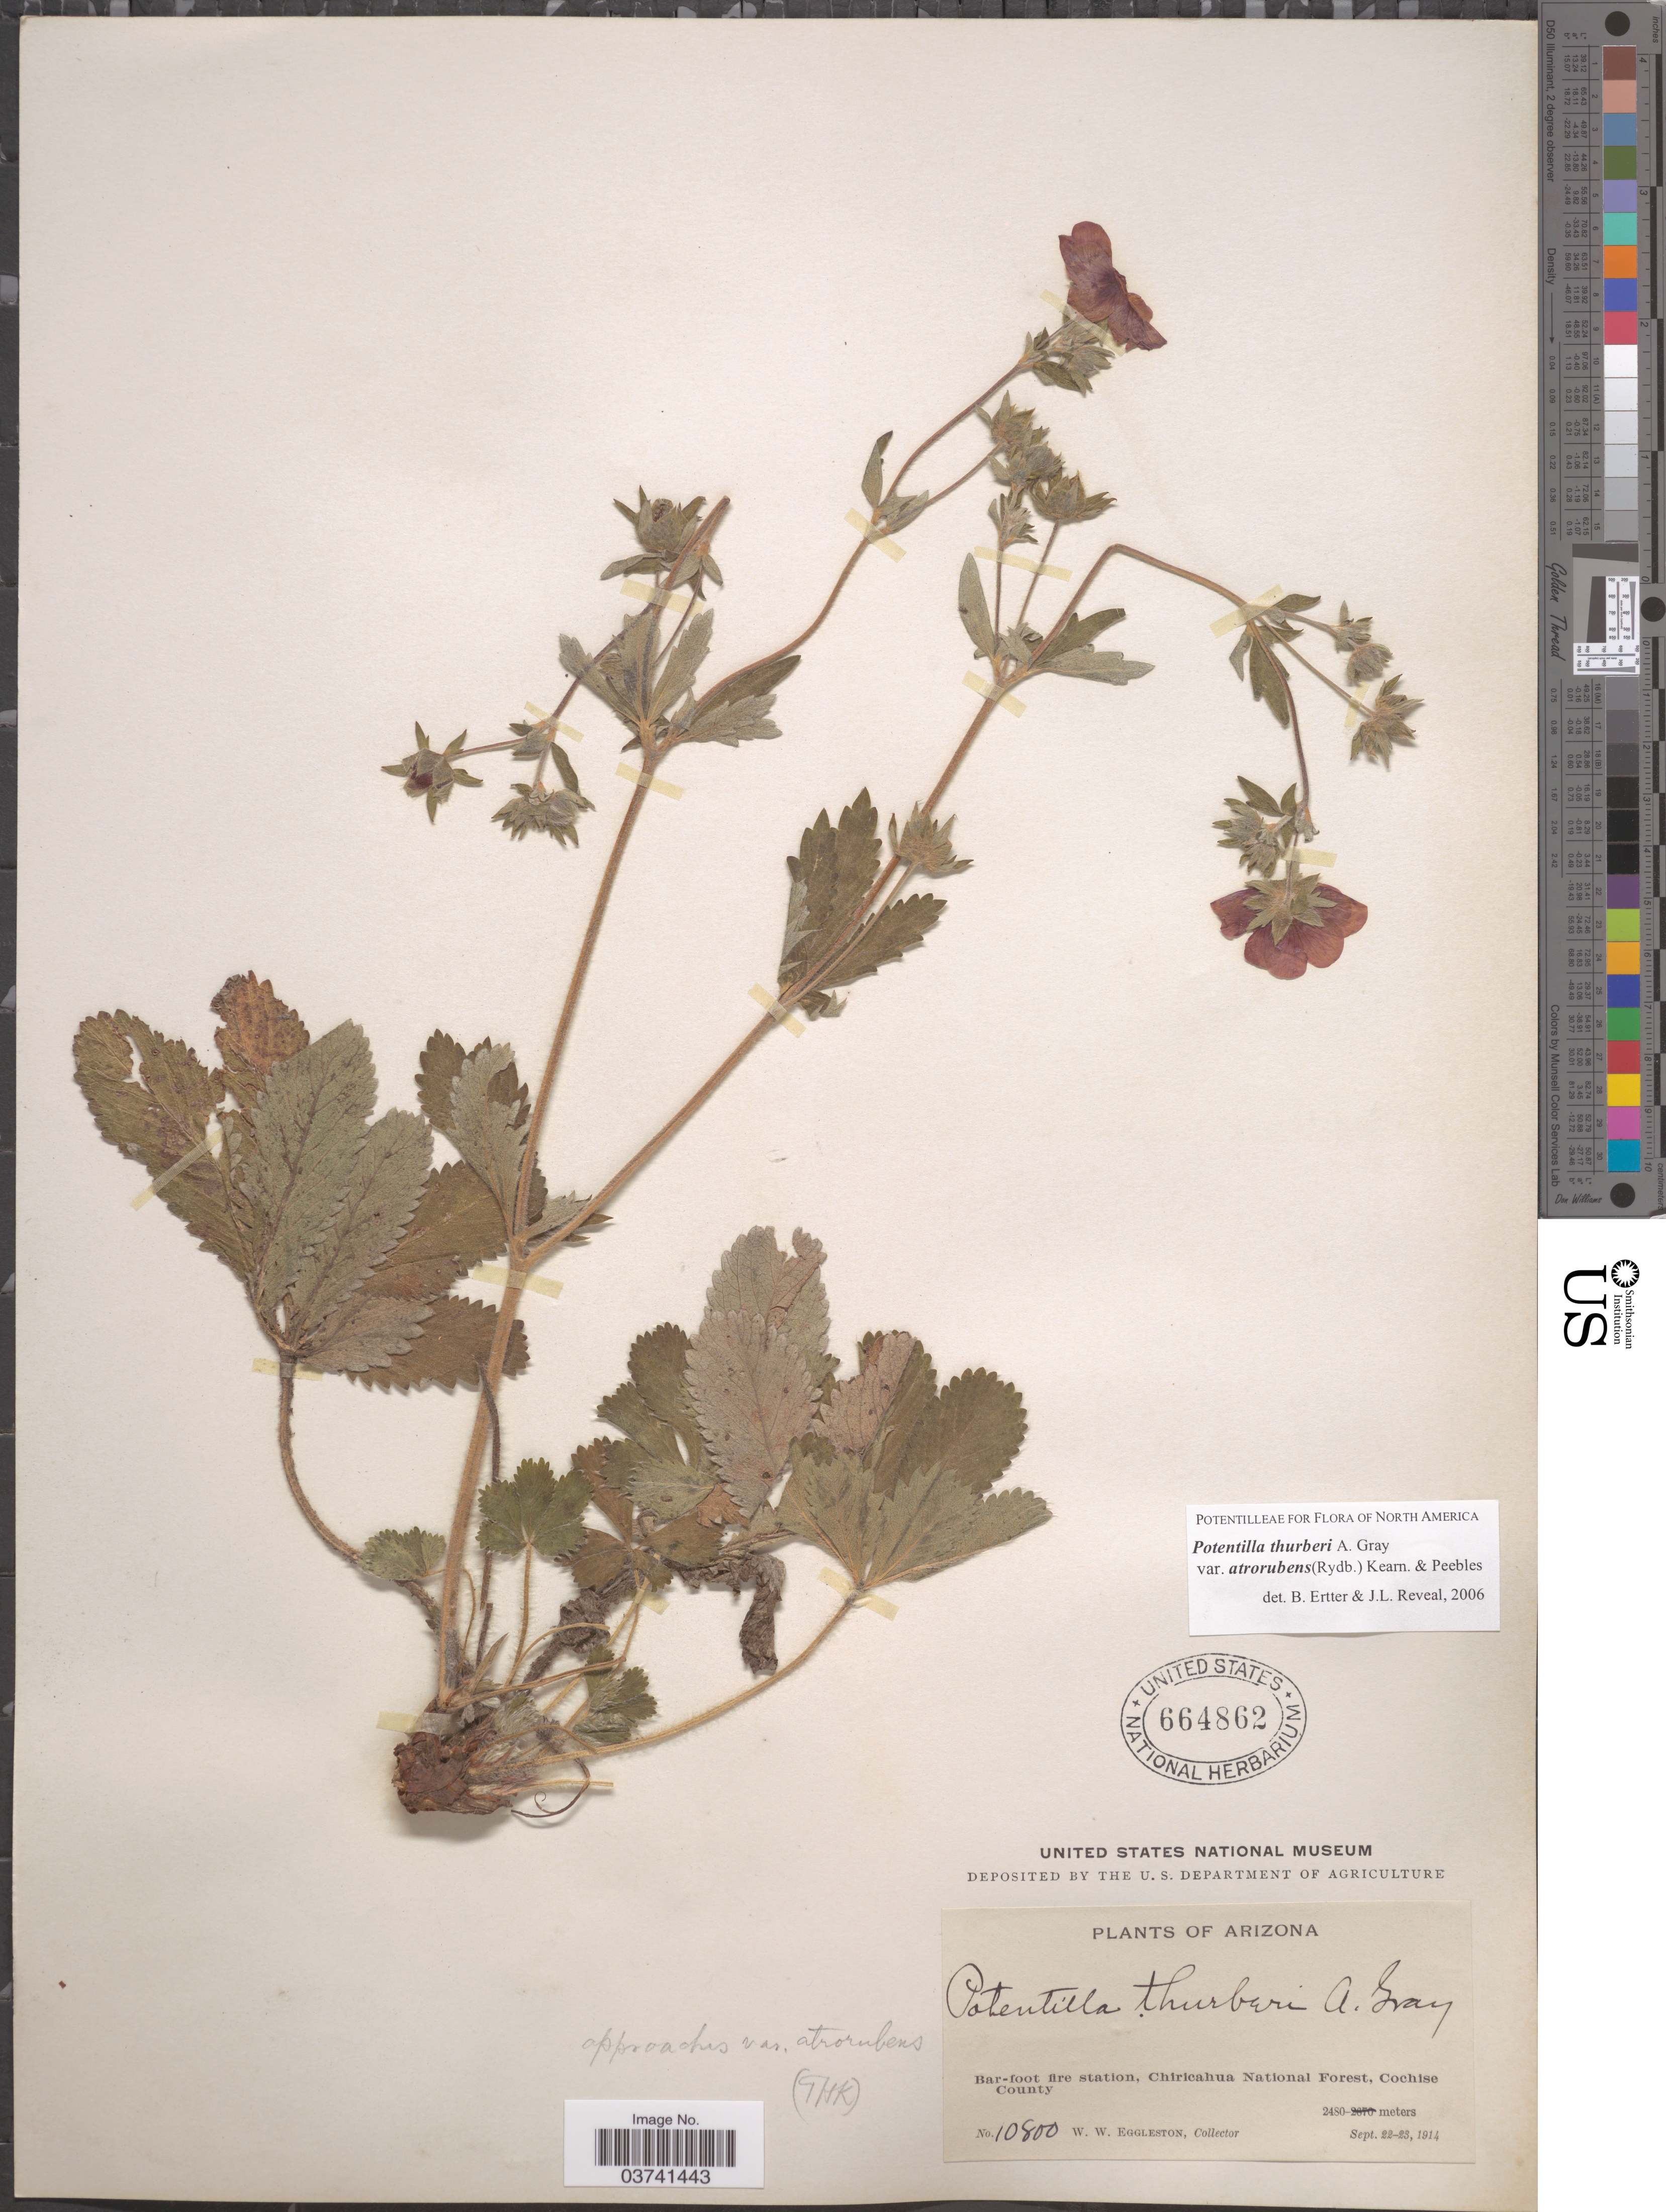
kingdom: Plantae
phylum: Tracheophyta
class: Magnoliopsida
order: Rosales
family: Rosaceae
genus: Potentilla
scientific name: Potentilla thurberi var. atrorubens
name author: A. Gray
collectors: W. W. Eggleston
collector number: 10800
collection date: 1914-09-22/1914-09-23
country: United States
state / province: Arizona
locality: Bar-foot fire station, Chiricahua National Forest, Cochise County.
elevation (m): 2480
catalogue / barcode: US 664862